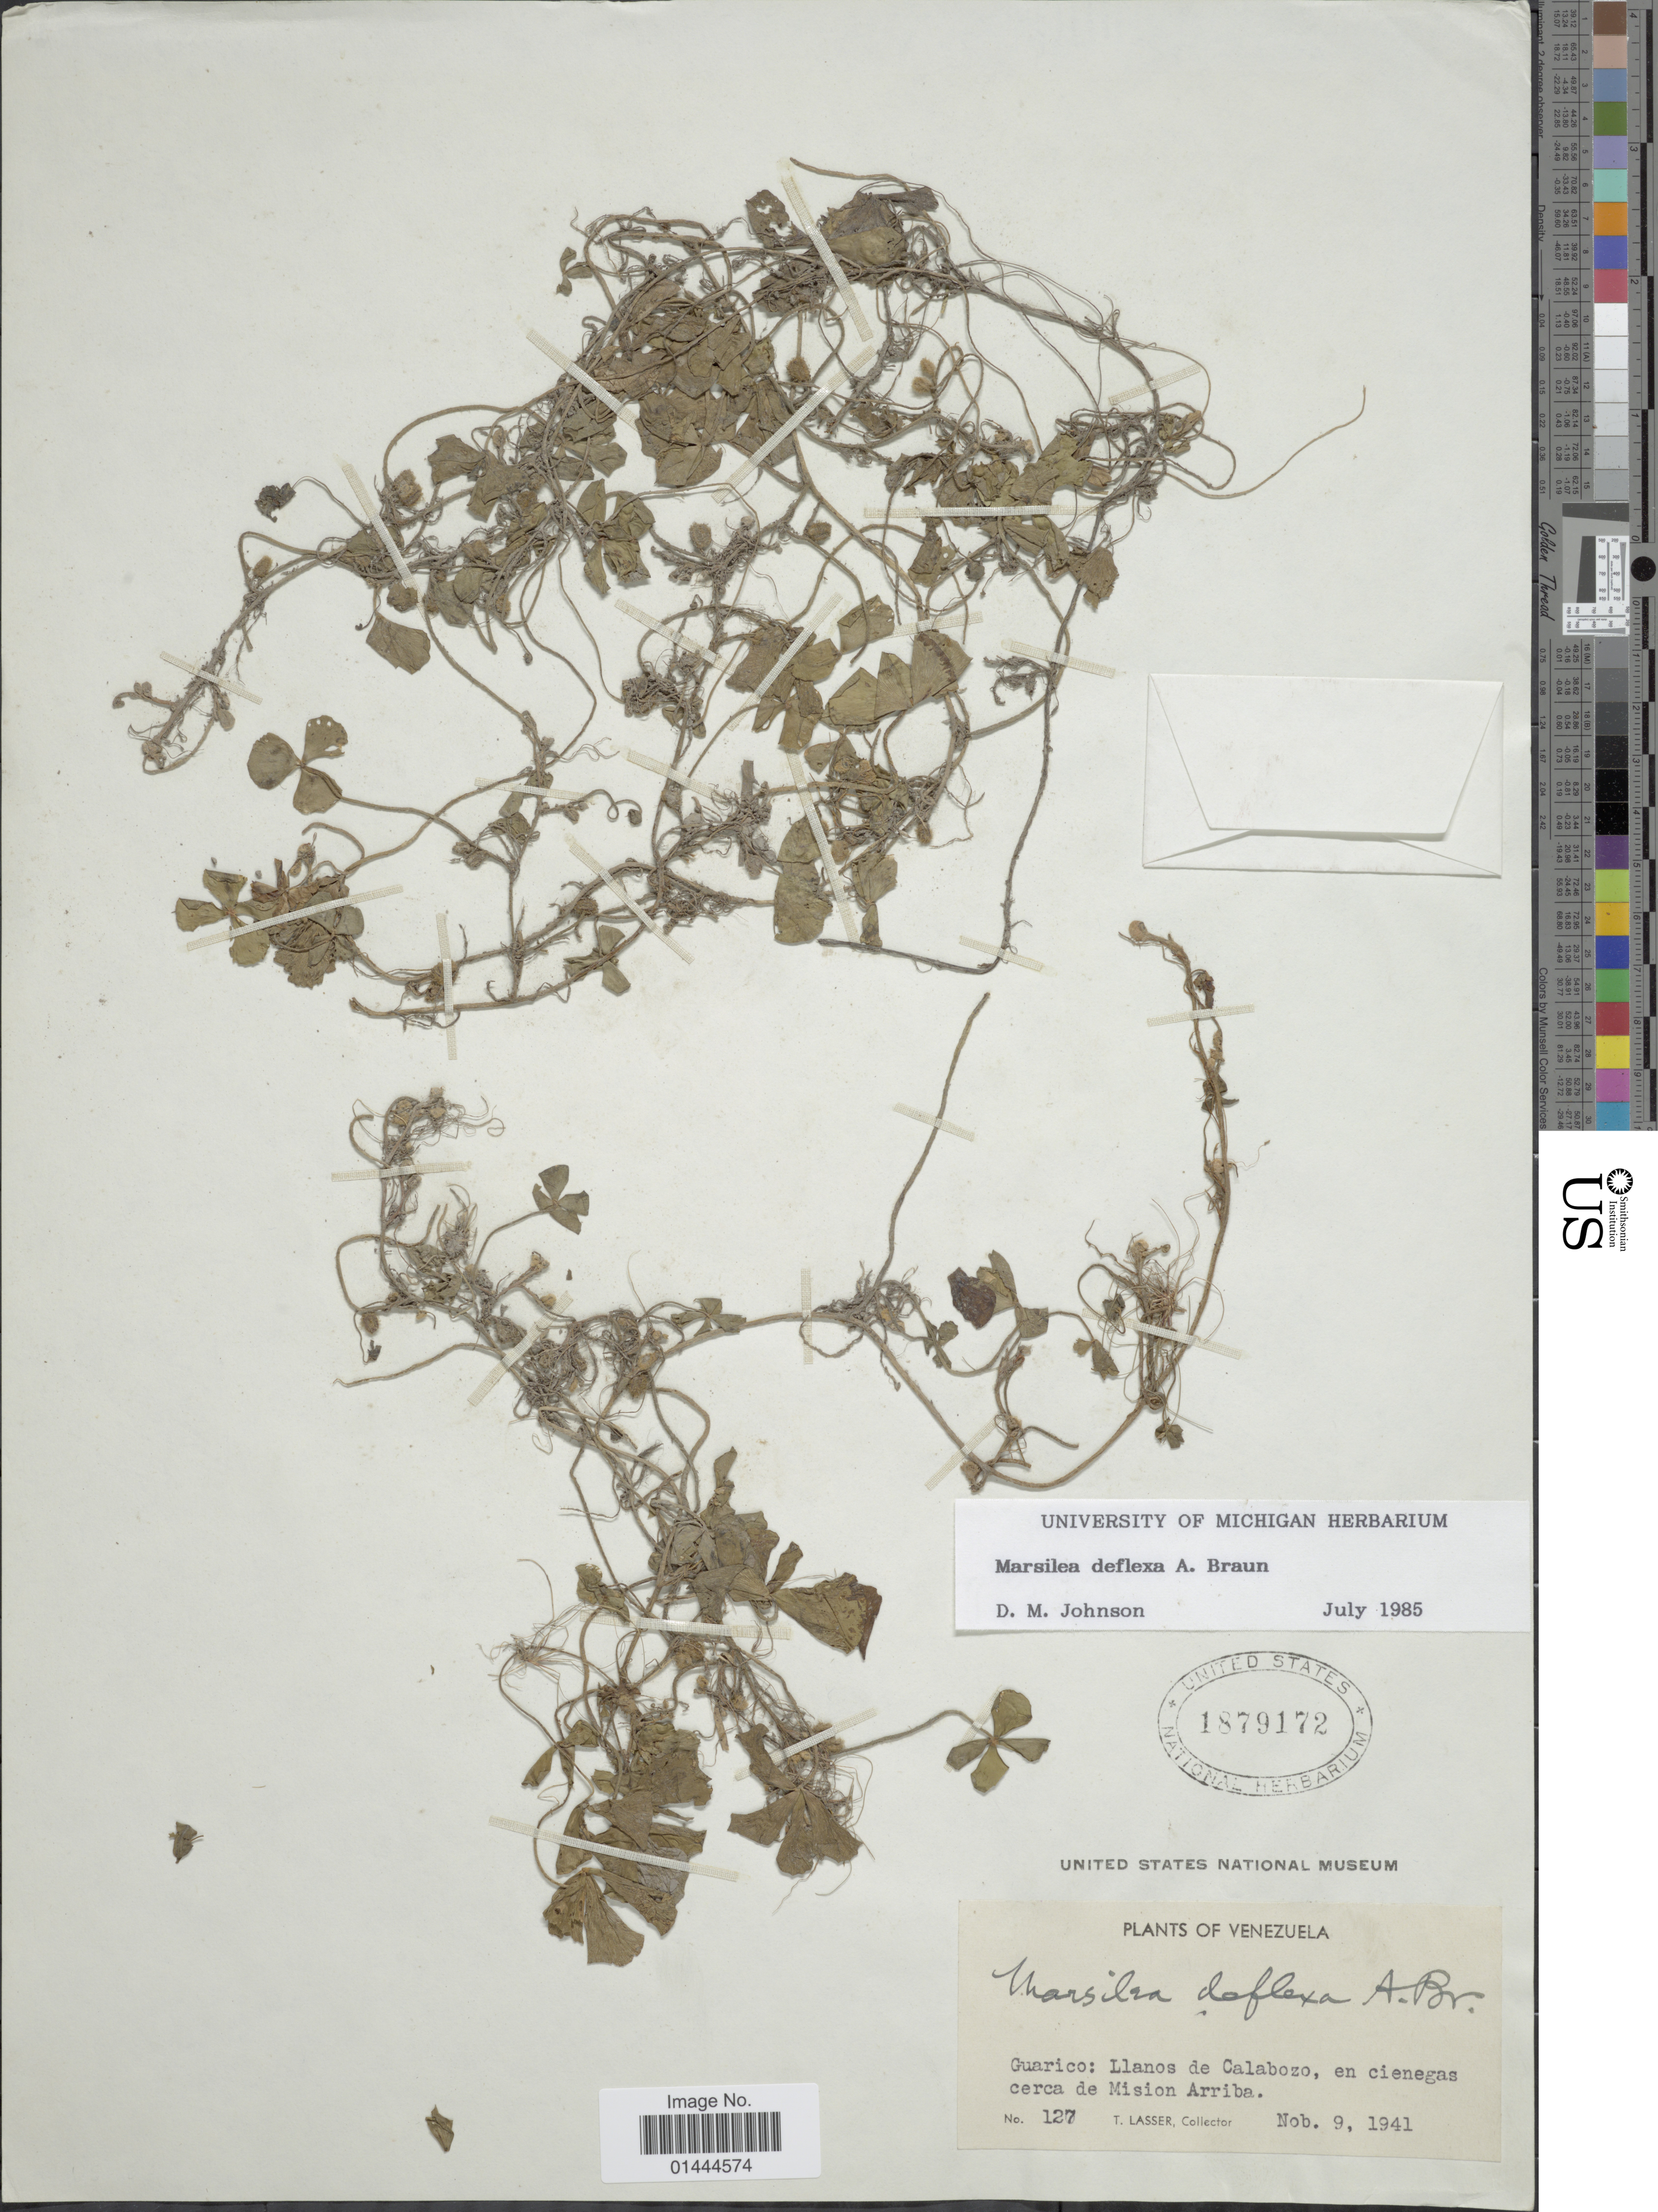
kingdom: Plantae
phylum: Tracheophyta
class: Polypodiopsida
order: Salviniales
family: Marsileaceae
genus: Marsilea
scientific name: Marsilea deflexa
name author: A. Braun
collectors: T. Lasser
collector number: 127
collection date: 1941-11-09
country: Venezuela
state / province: Guárico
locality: Llanos de Calabozo, en cienegas cerca de Mision Arriba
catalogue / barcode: US 1879172